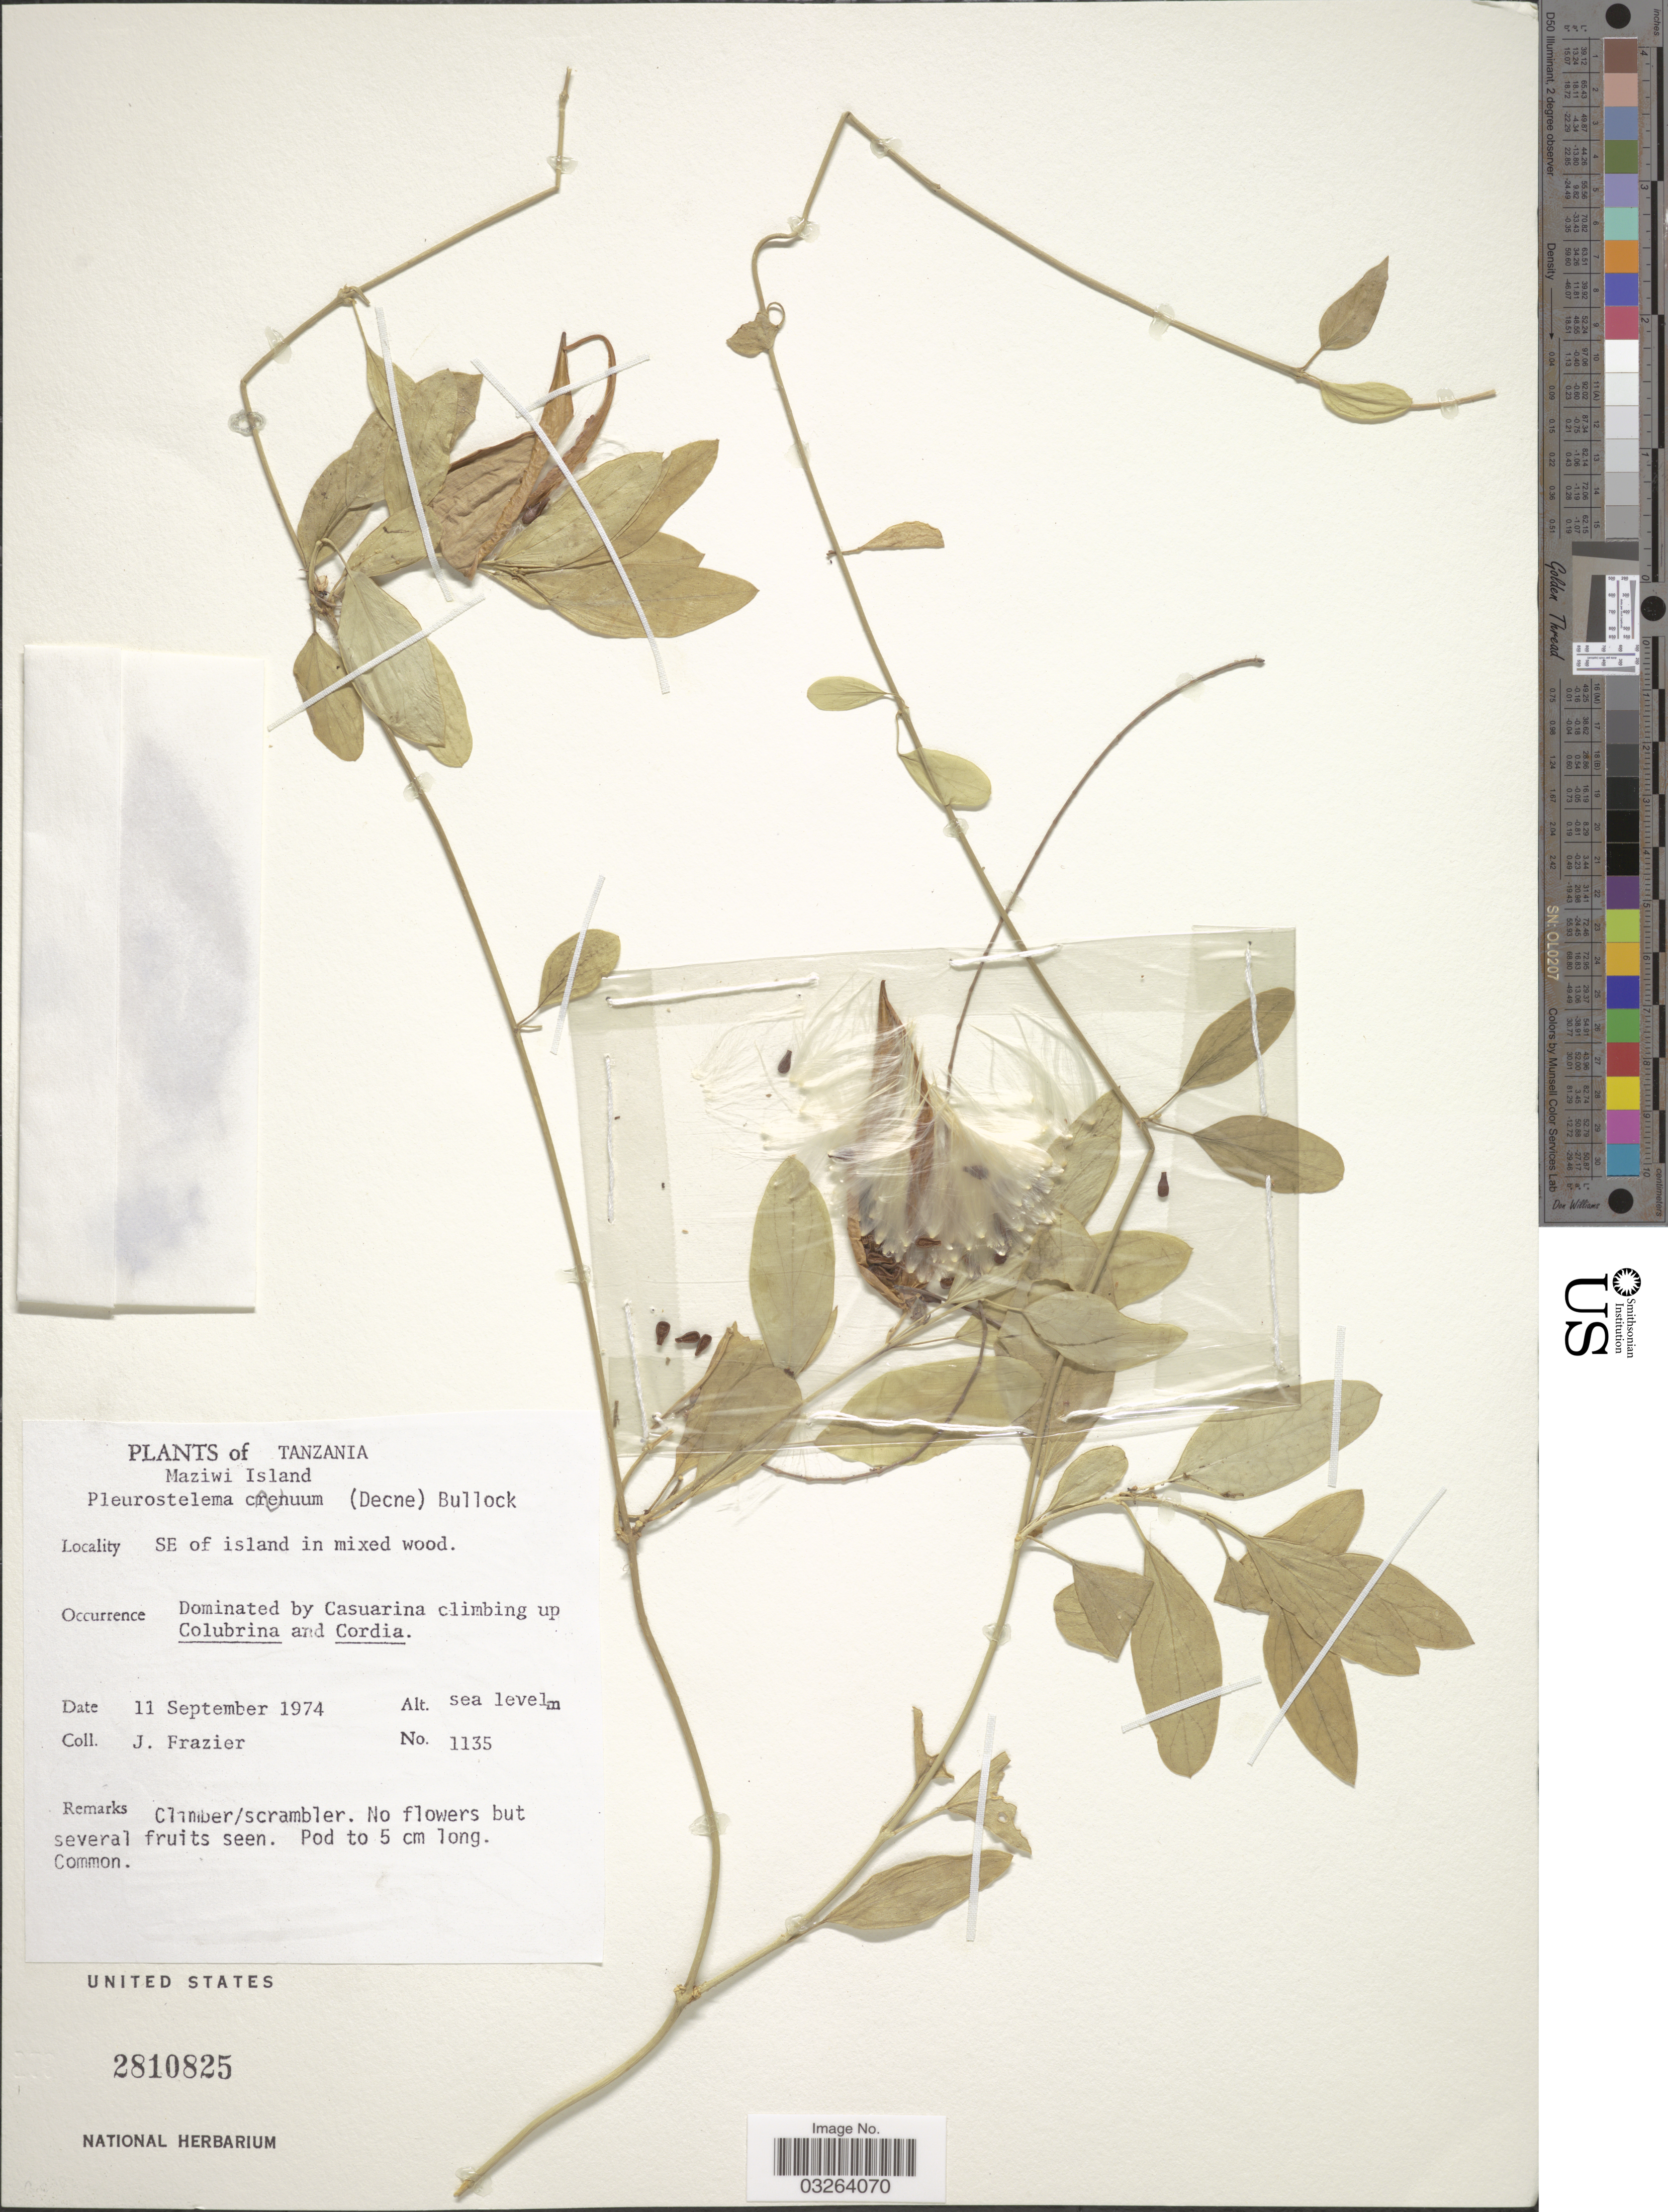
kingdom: Plantae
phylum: Tracheophyta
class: Magnoliopsida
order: Gentianales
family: Apocynaceae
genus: Pleurostelma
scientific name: Pleurostelma cernuum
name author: (Decne.) Bullock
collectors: J. Frazier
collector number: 1135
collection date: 1974-09-11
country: Tanzania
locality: Maziwi Island. SE of island in mixed wood.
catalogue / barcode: US 2810825